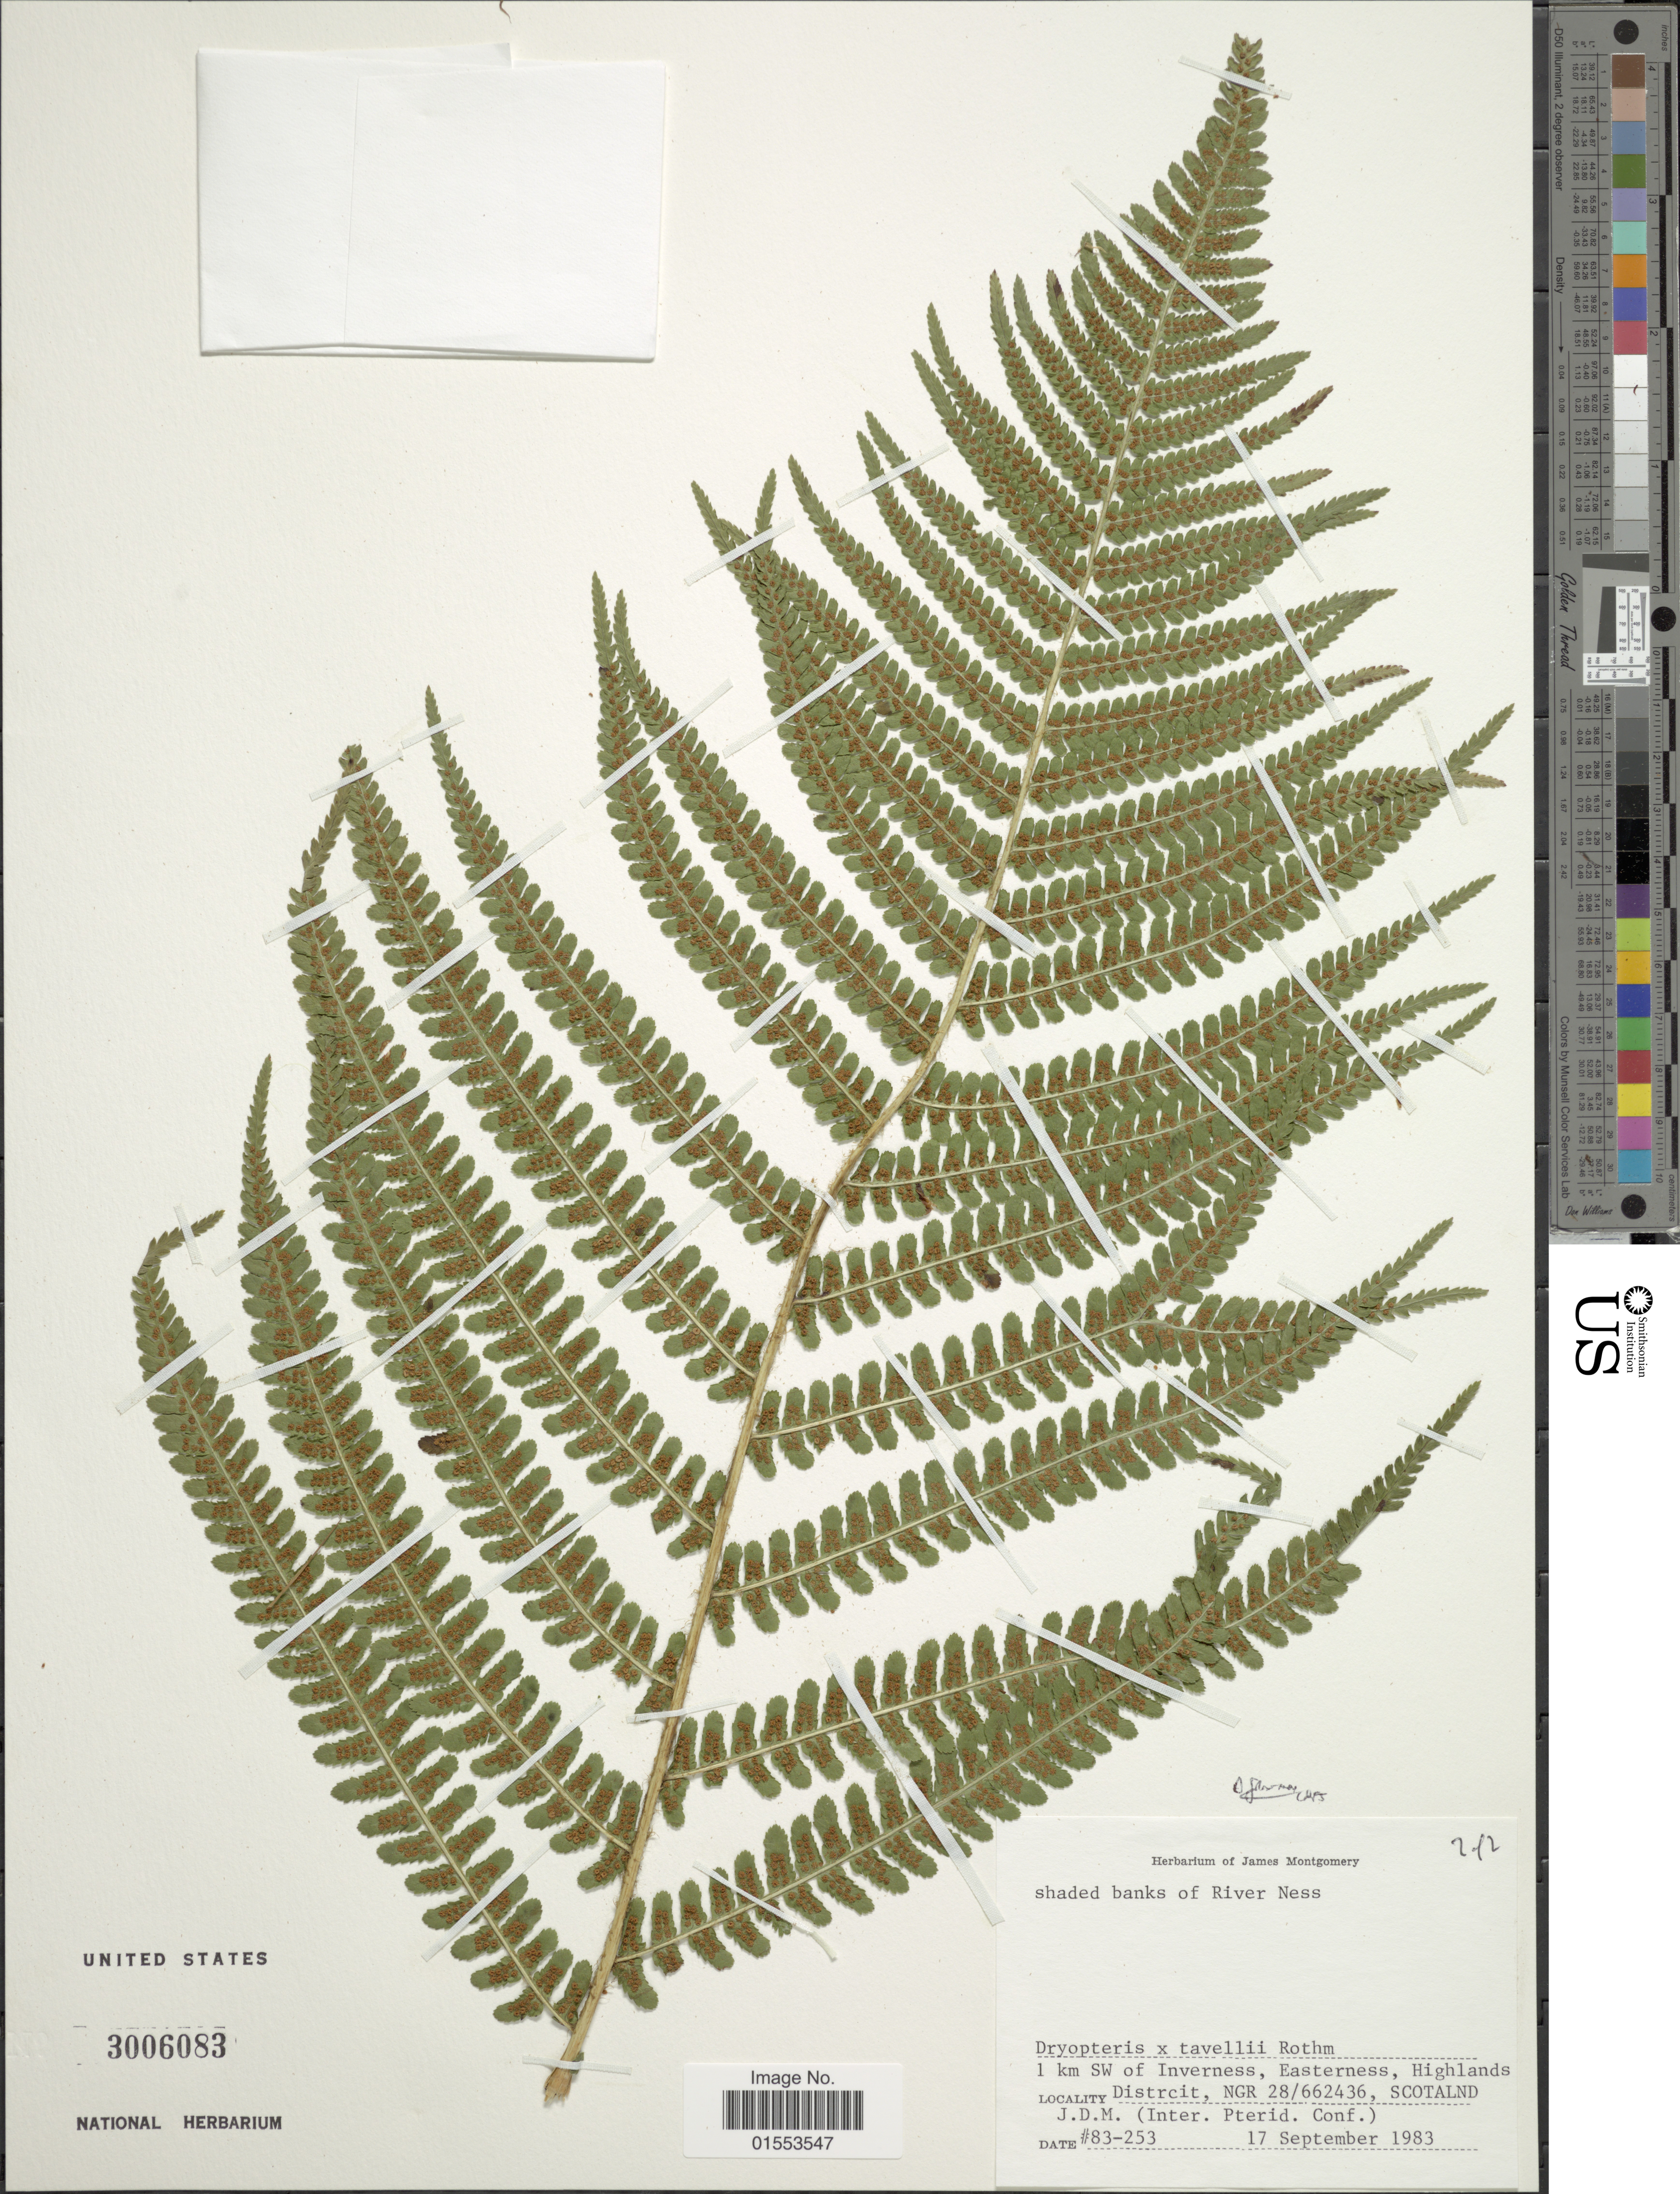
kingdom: Plantae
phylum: Tracheophyta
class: Polypodiopsida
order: Polypodiales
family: Dryopteridaceae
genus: Dryopteris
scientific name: Dryopteris x tavelii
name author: Rothm.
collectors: ex Herb. James Montgomery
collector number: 83-253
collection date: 1983-09-17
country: United Kingdom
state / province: Scotland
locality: Shaded banks of River Ness. 1 km SW of Iverness, Easterness, Highlands, District , NGR 28/662436, Scotland.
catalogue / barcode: US 3006083